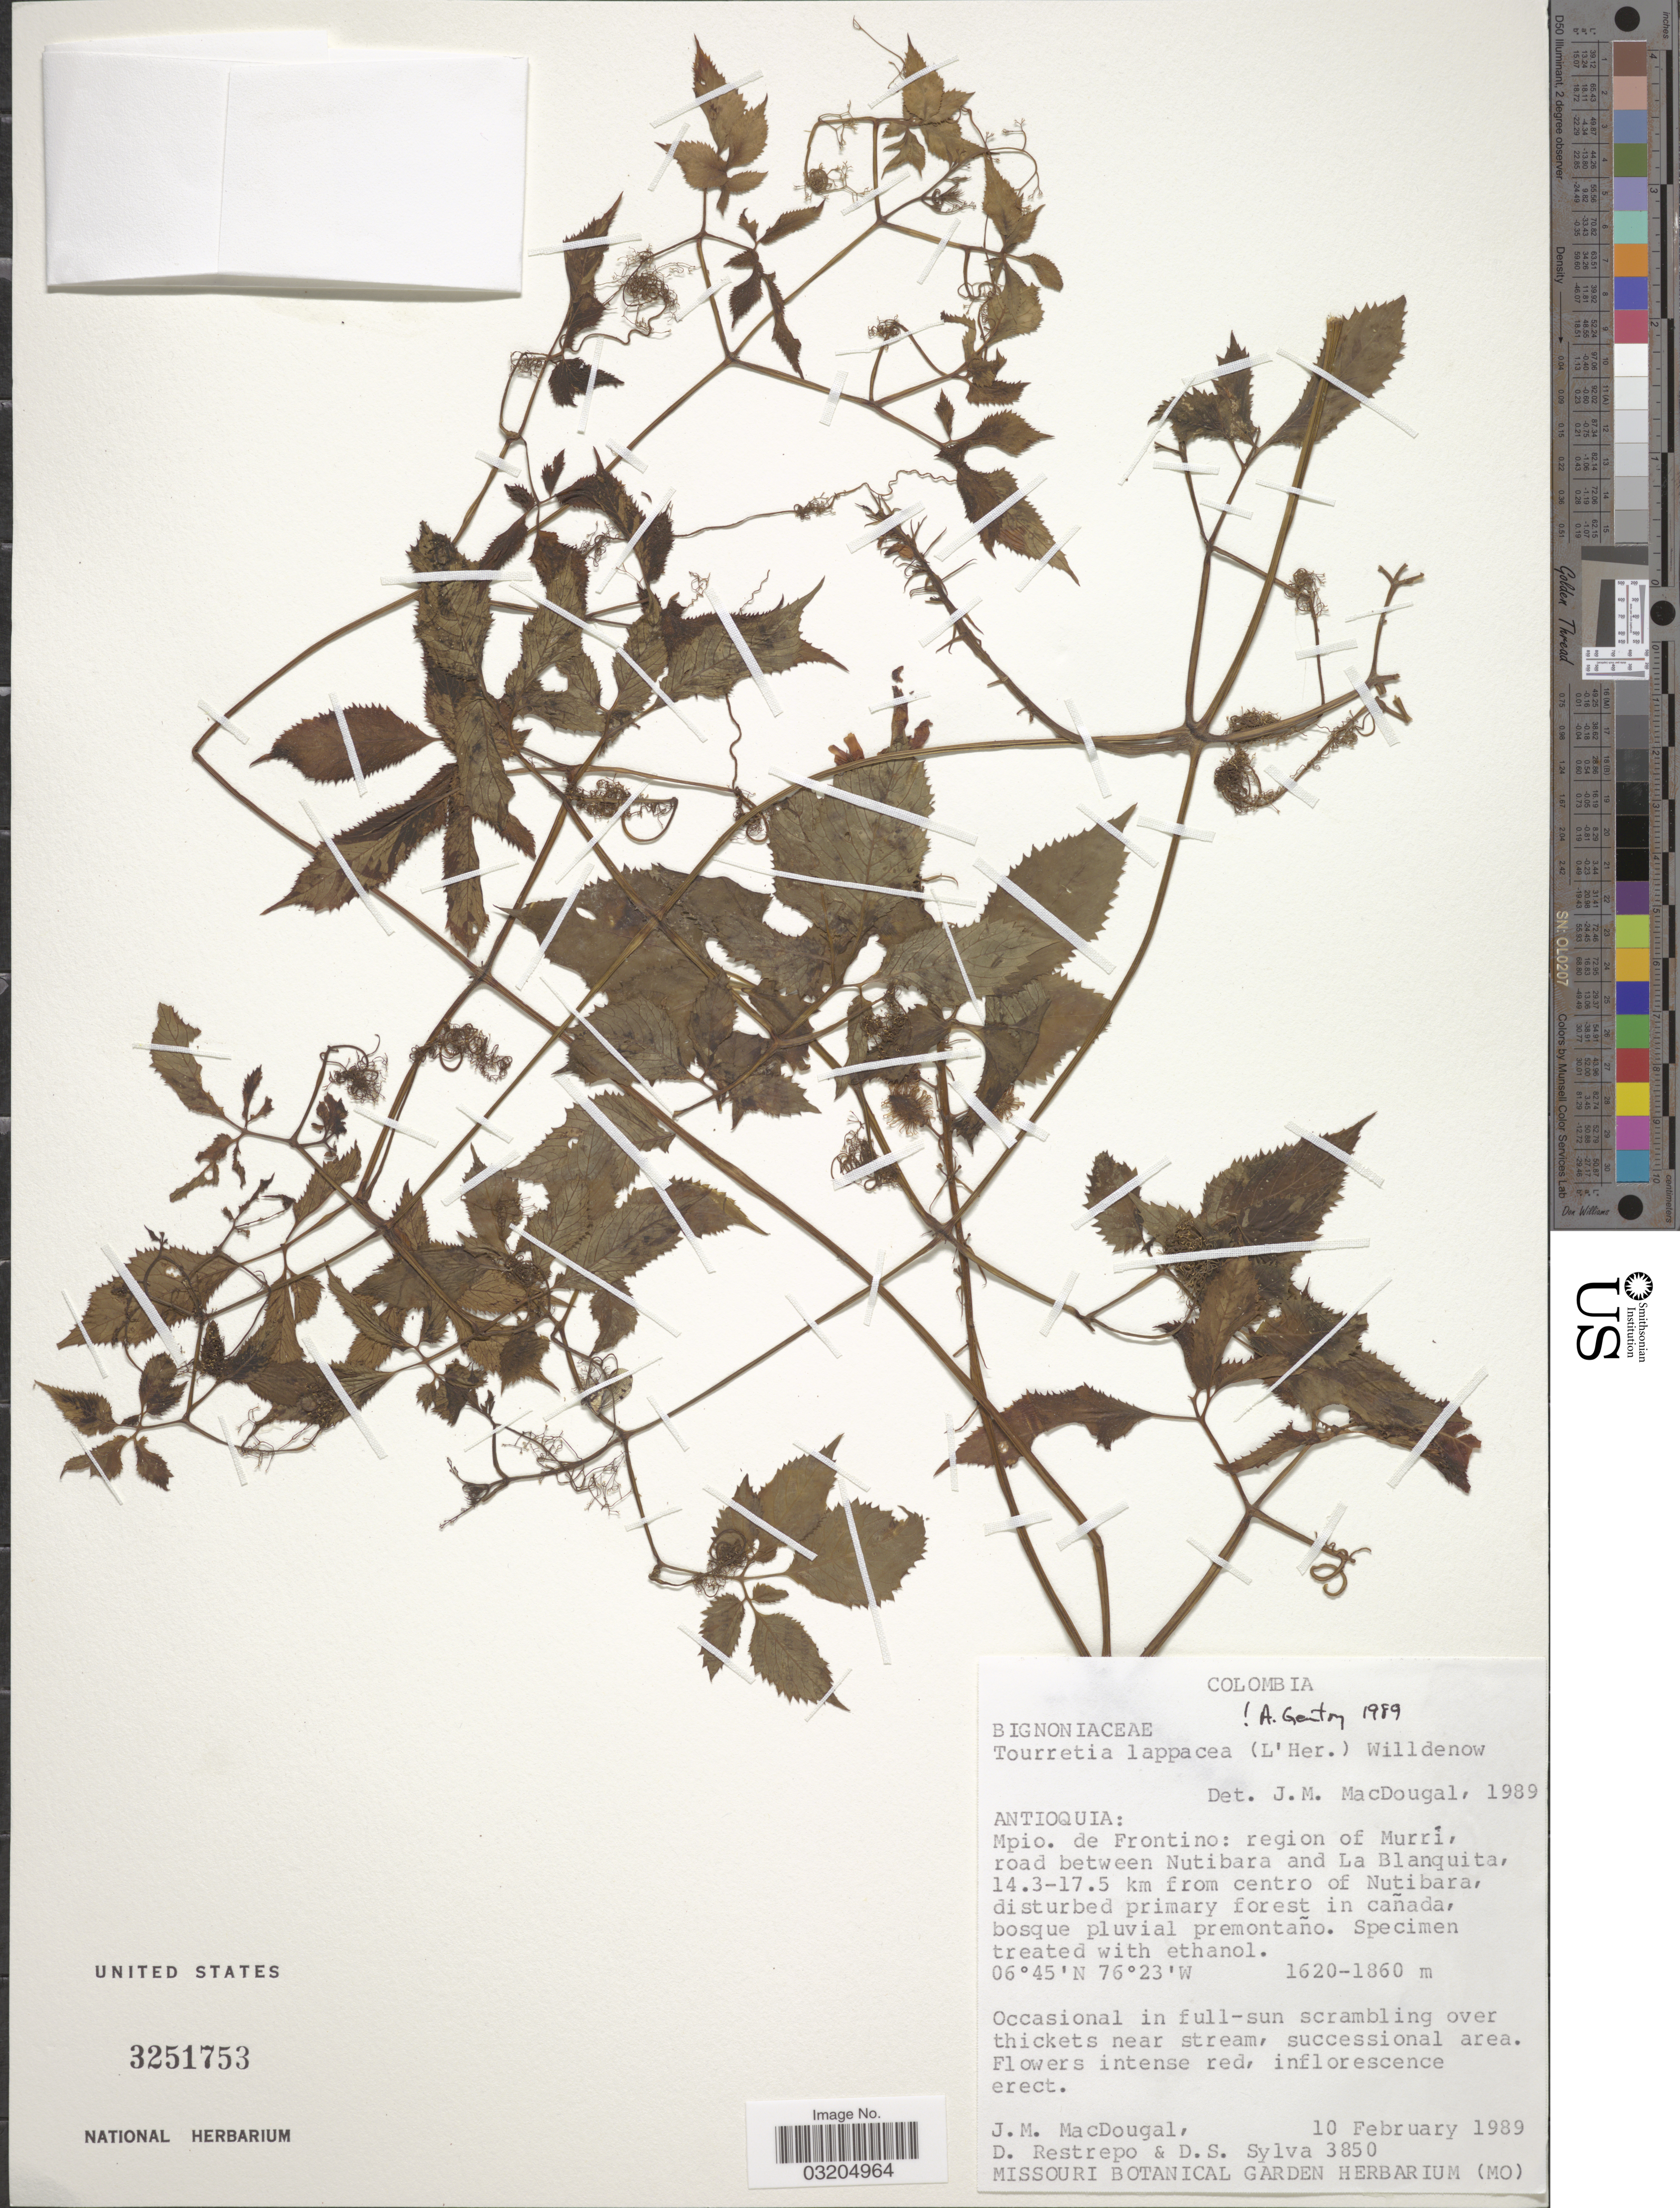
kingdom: Plantae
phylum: Tracheophyta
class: Magnoliopsida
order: Lamiales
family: Bignoniaceae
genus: Tourrettia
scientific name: Tourrettia lappacea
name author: (L'Hér.) Willd.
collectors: J. MacDougall, D. Restrepo & D. Sylva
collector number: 3850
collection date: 1989-02-10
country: Colombia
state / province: Antioquia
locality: Mpio. de Frontino: region of Murrí, road between Nutibara and La Blanquita, 14.3-17.5 km from centro of Nutibara.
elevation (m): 1620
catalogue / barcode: US 3251753